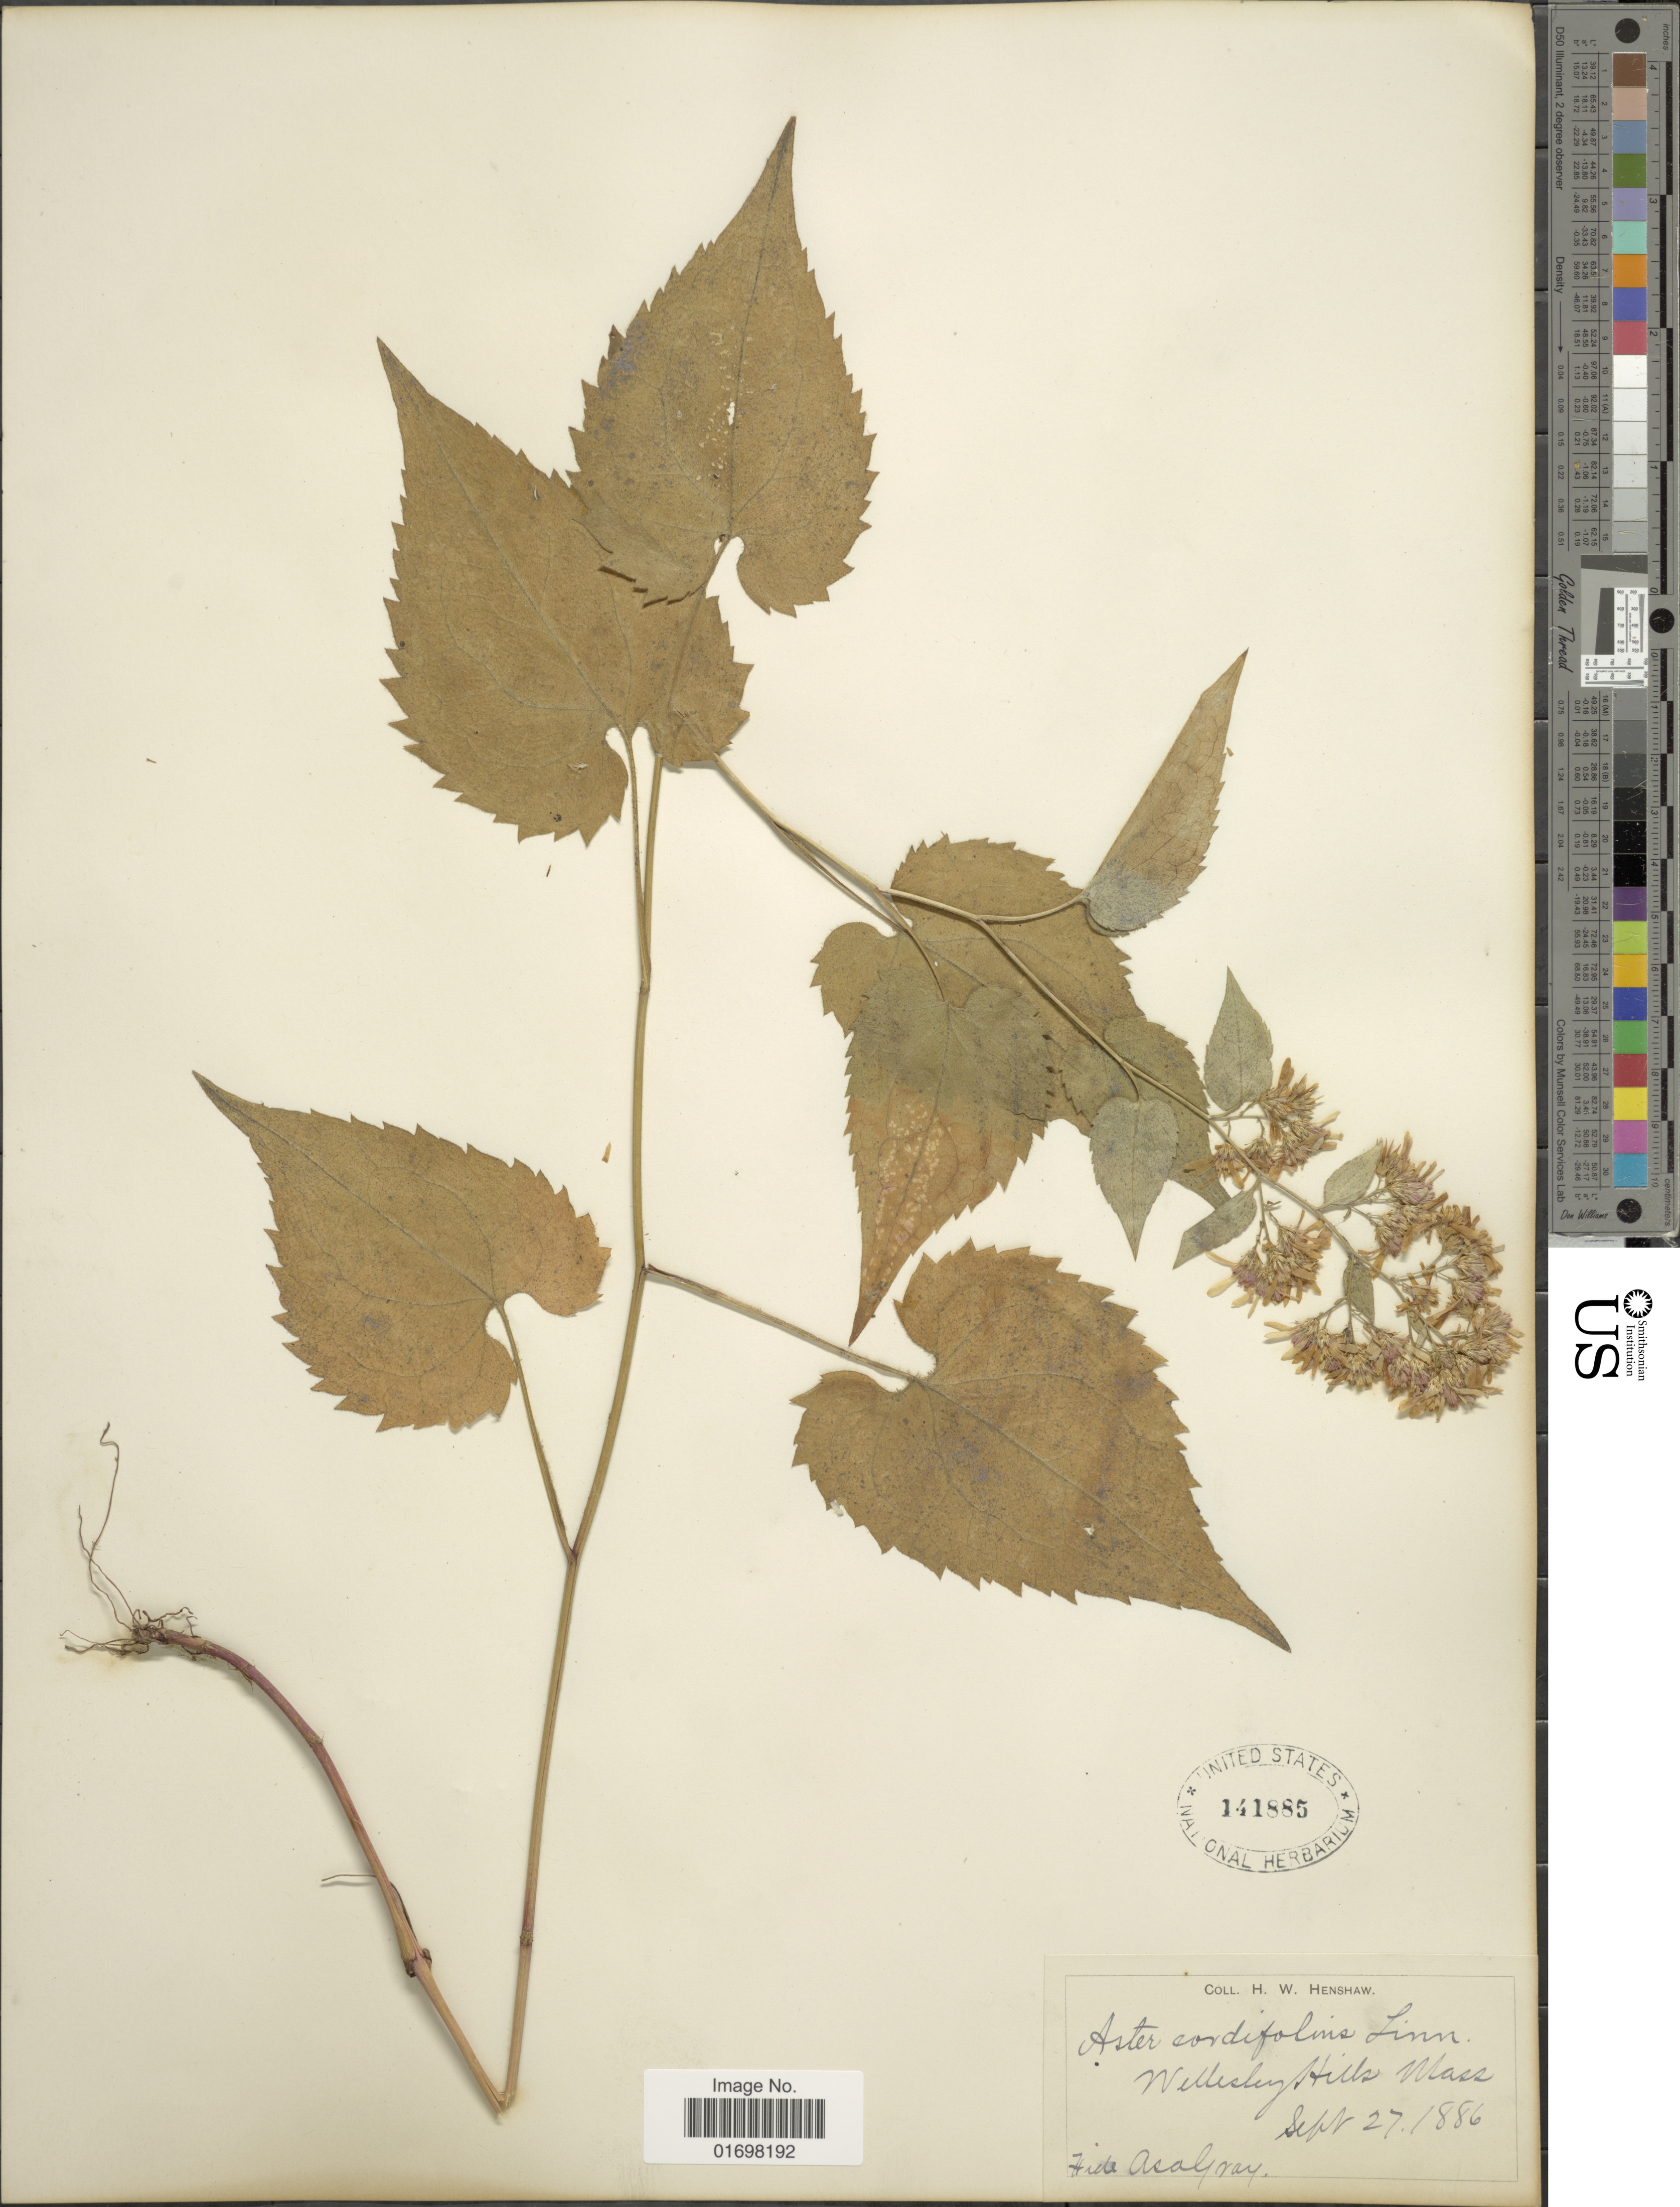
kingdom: Plantae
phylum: Tracheophyta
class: Magnoliopsida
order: Asterales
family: Asteraceae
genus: Symphyotrichum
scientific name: Symphyotrichum cordifolium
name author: (L.) G.L. Nesom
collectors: H. Henshaw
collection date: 1886-09-27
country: United States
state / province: Massachusetts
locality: Wellesley Hills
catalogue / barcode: US 141885